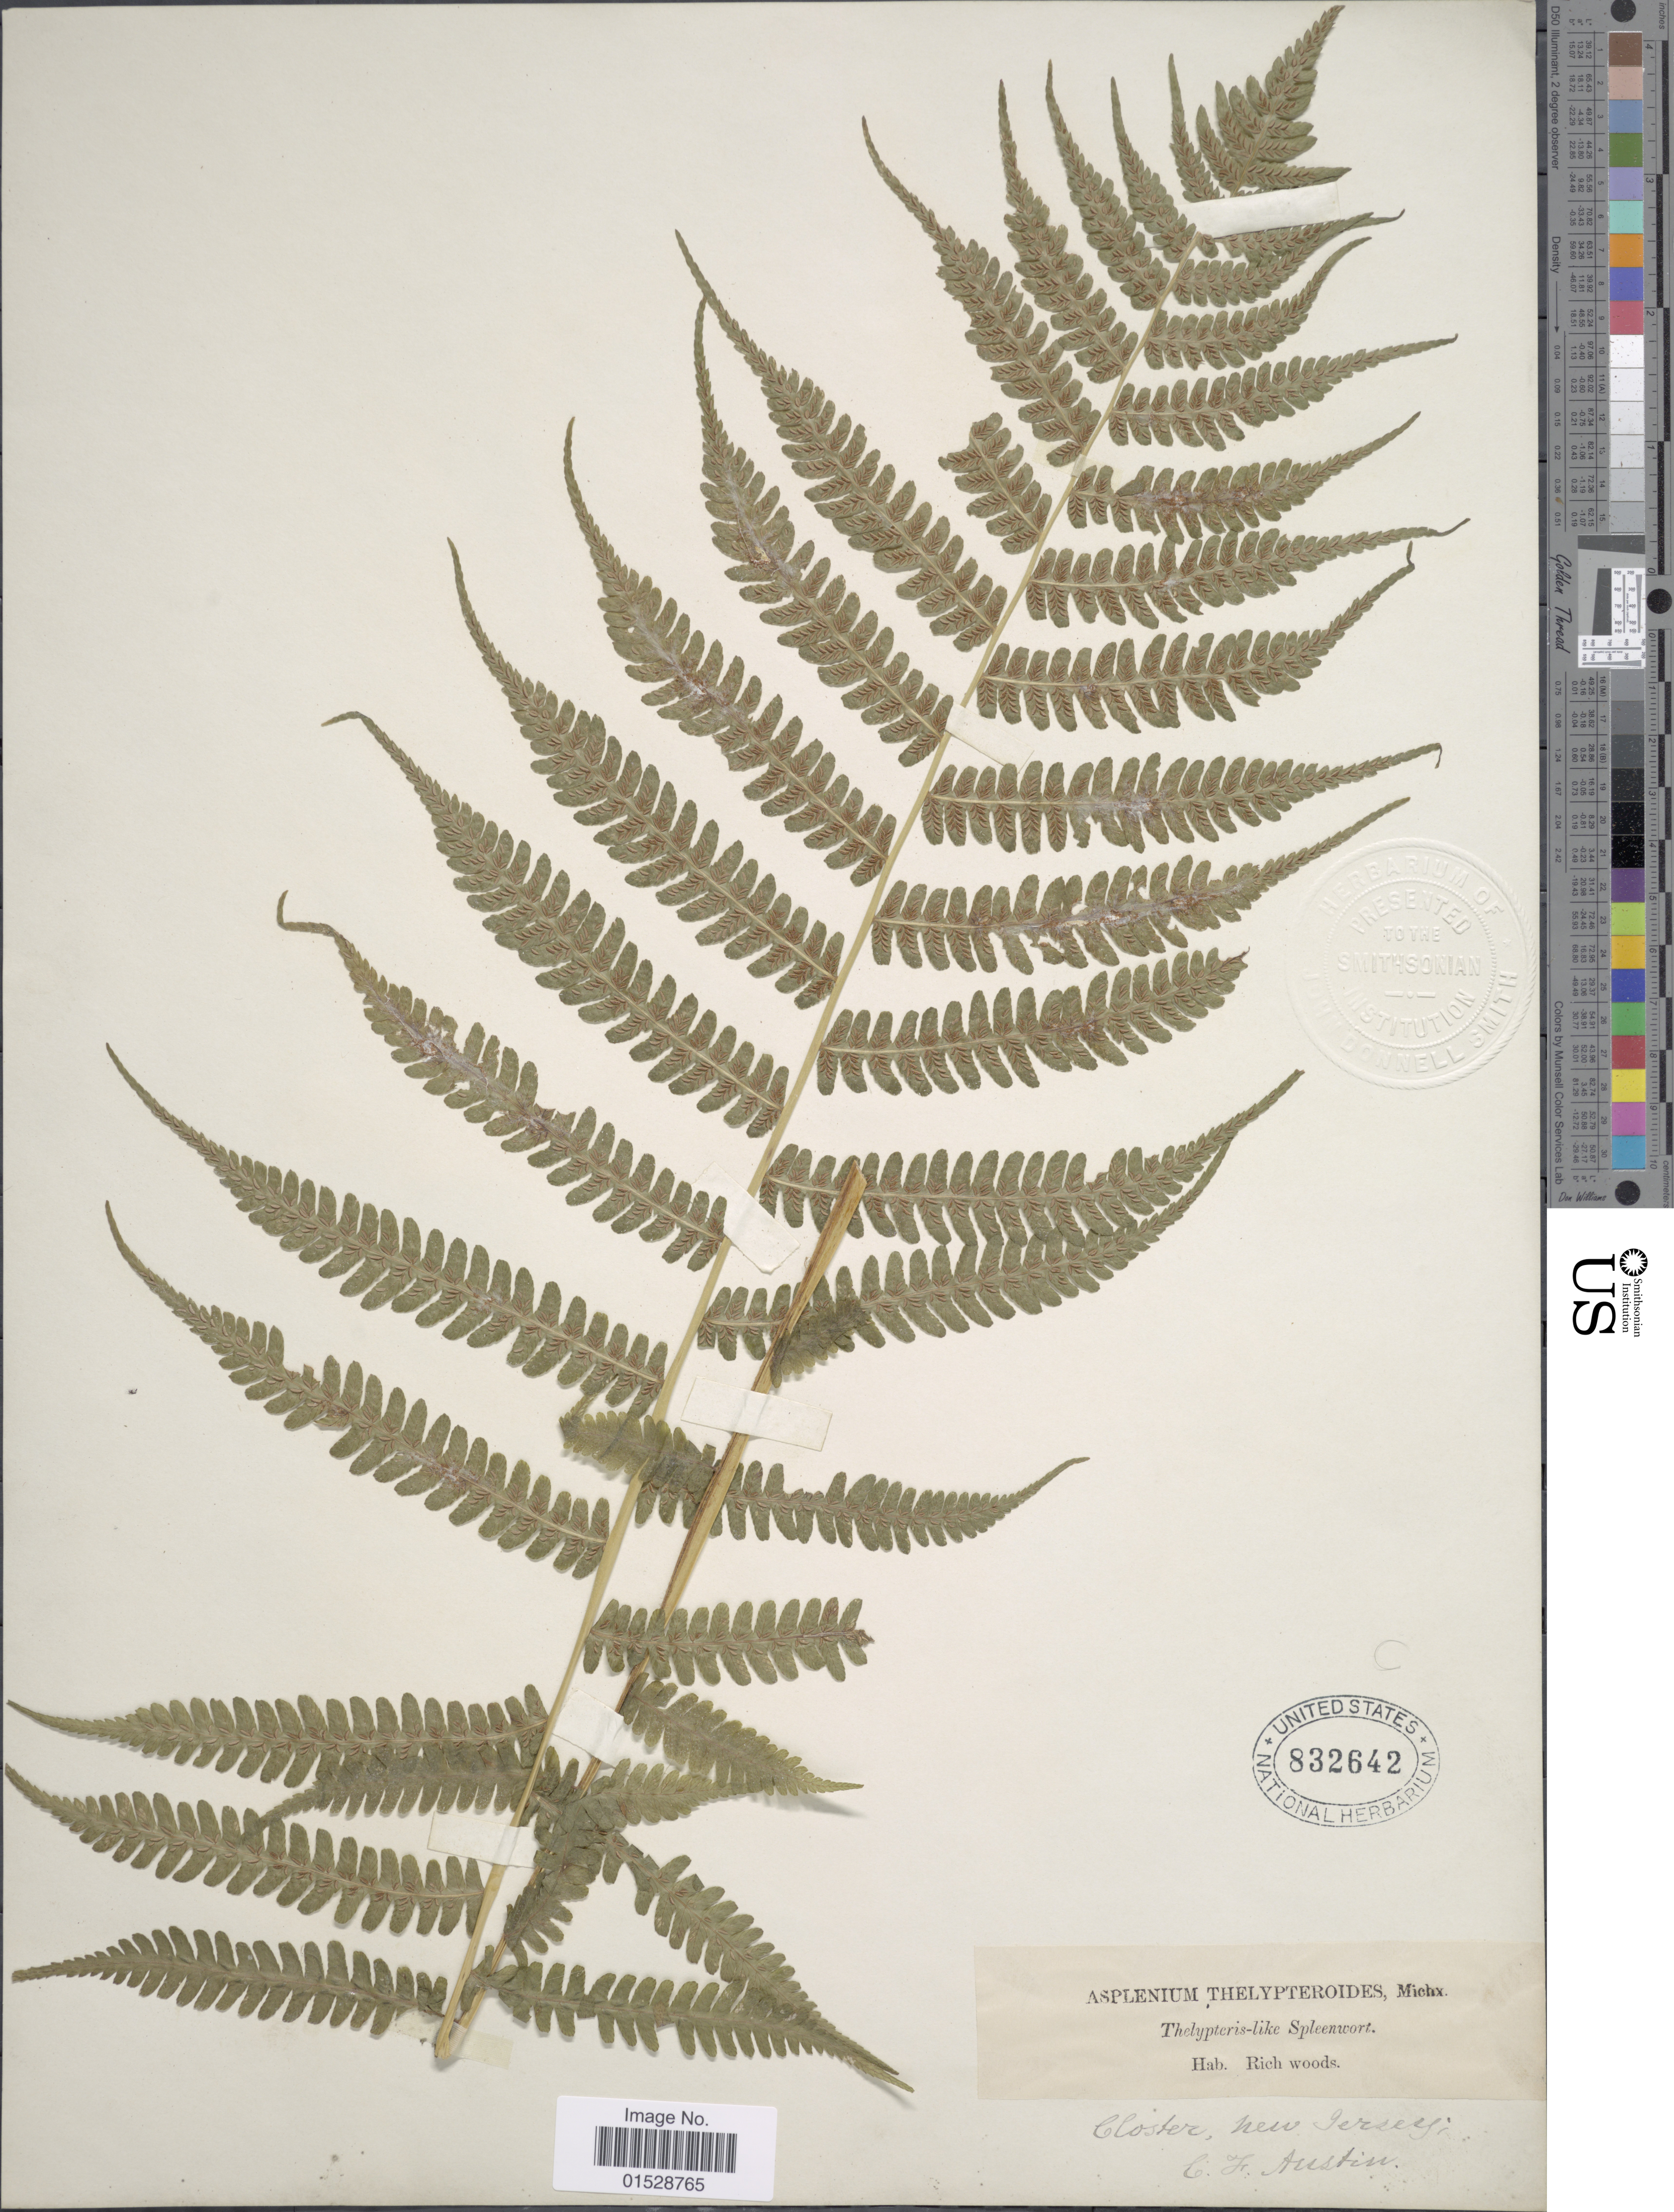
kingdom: Plantae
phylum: Tracheophyta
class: Polypodiopsida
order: Polypodiales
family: Athyriaceae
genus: Deparia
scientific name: Deparia acrostichoides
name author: (Sw.) M. Kato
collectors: C. F. Austin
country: United States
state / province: New Jersey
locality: Closter, New Jersey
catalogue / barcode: US 832642